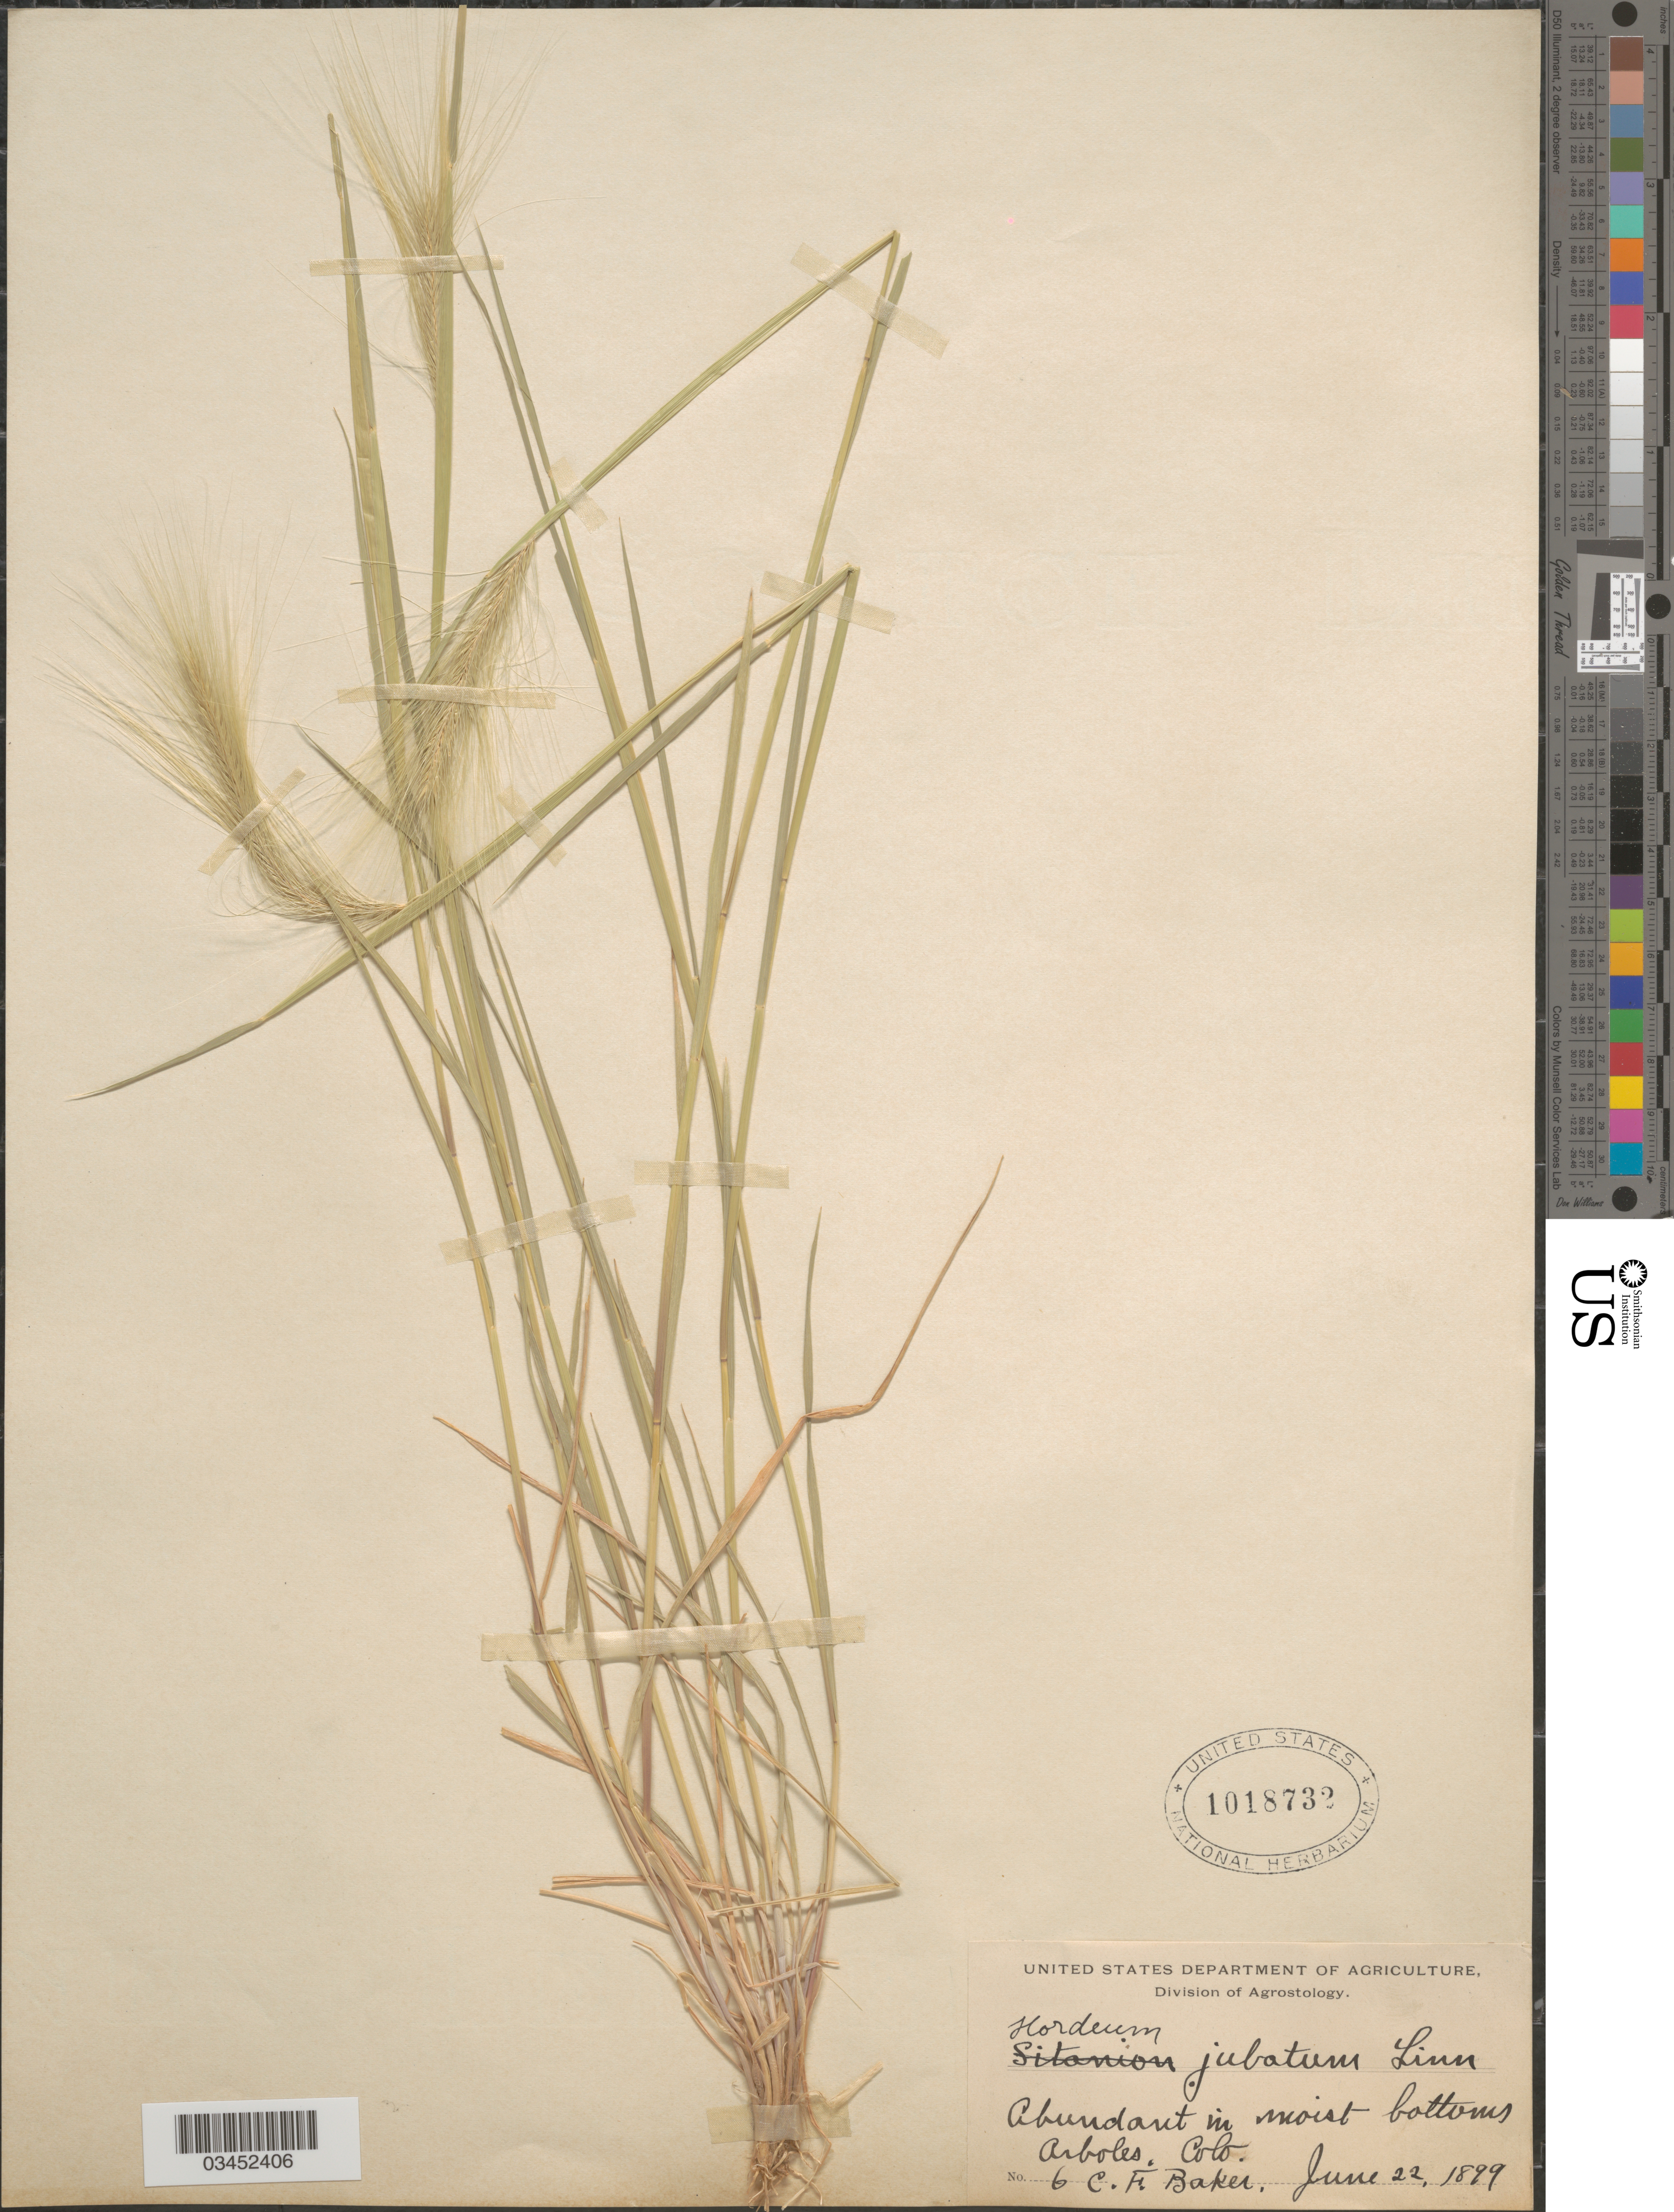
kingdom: Plantae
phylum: Tracheophyta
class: Liliopsida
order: Poales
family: Poaceae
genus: Hordeum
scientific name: Hordeum jubatum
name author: L.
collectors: C. F. Baker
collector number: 6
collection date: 1899-06-22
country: United States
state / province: Colorado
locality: Abundant in moist bottoms Arboles.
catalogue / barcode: US 1018732